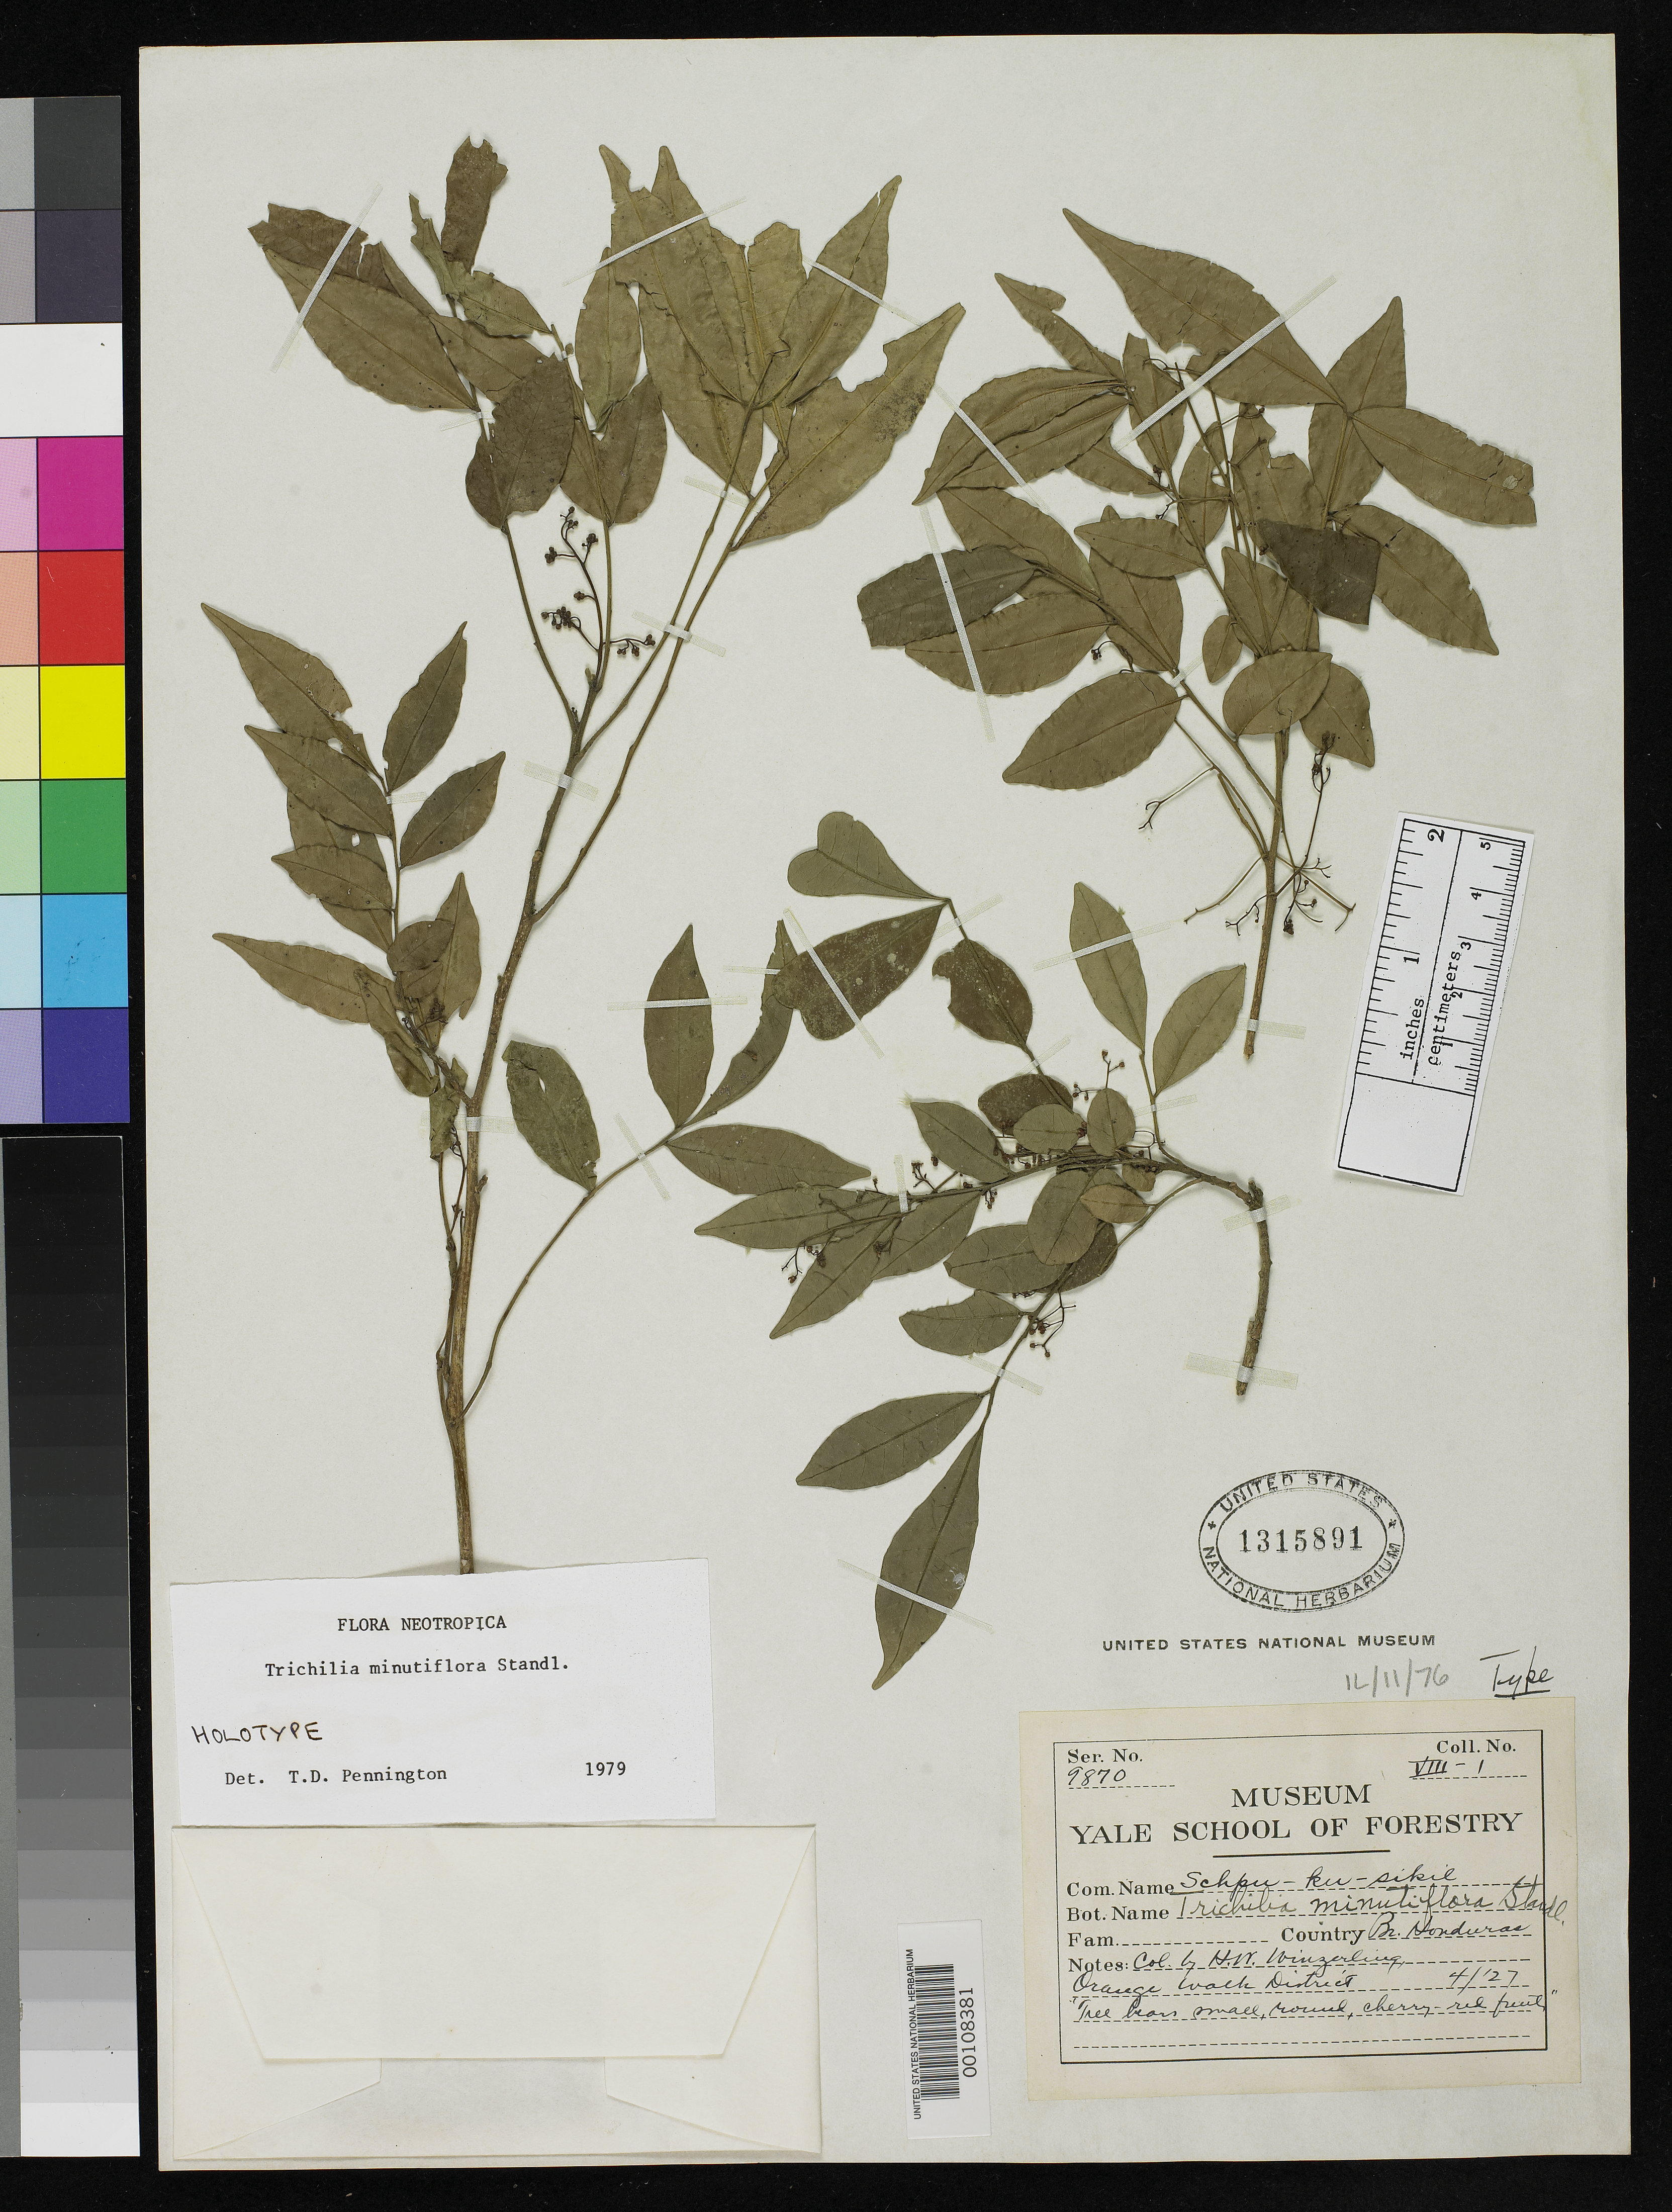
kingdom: Plantae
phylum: Tracheophyta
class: Magnoliopsida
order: Sapindales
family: Meliaceae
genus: Trichilia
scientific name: Trichilia minutiflora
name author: Standl.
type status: Holotype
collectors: H. Winzerling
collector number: VIII-1; Yale 9870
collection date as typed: Apr 1927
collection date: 1927-04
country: Belize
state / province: Orange Walk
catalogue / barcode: US 1315891